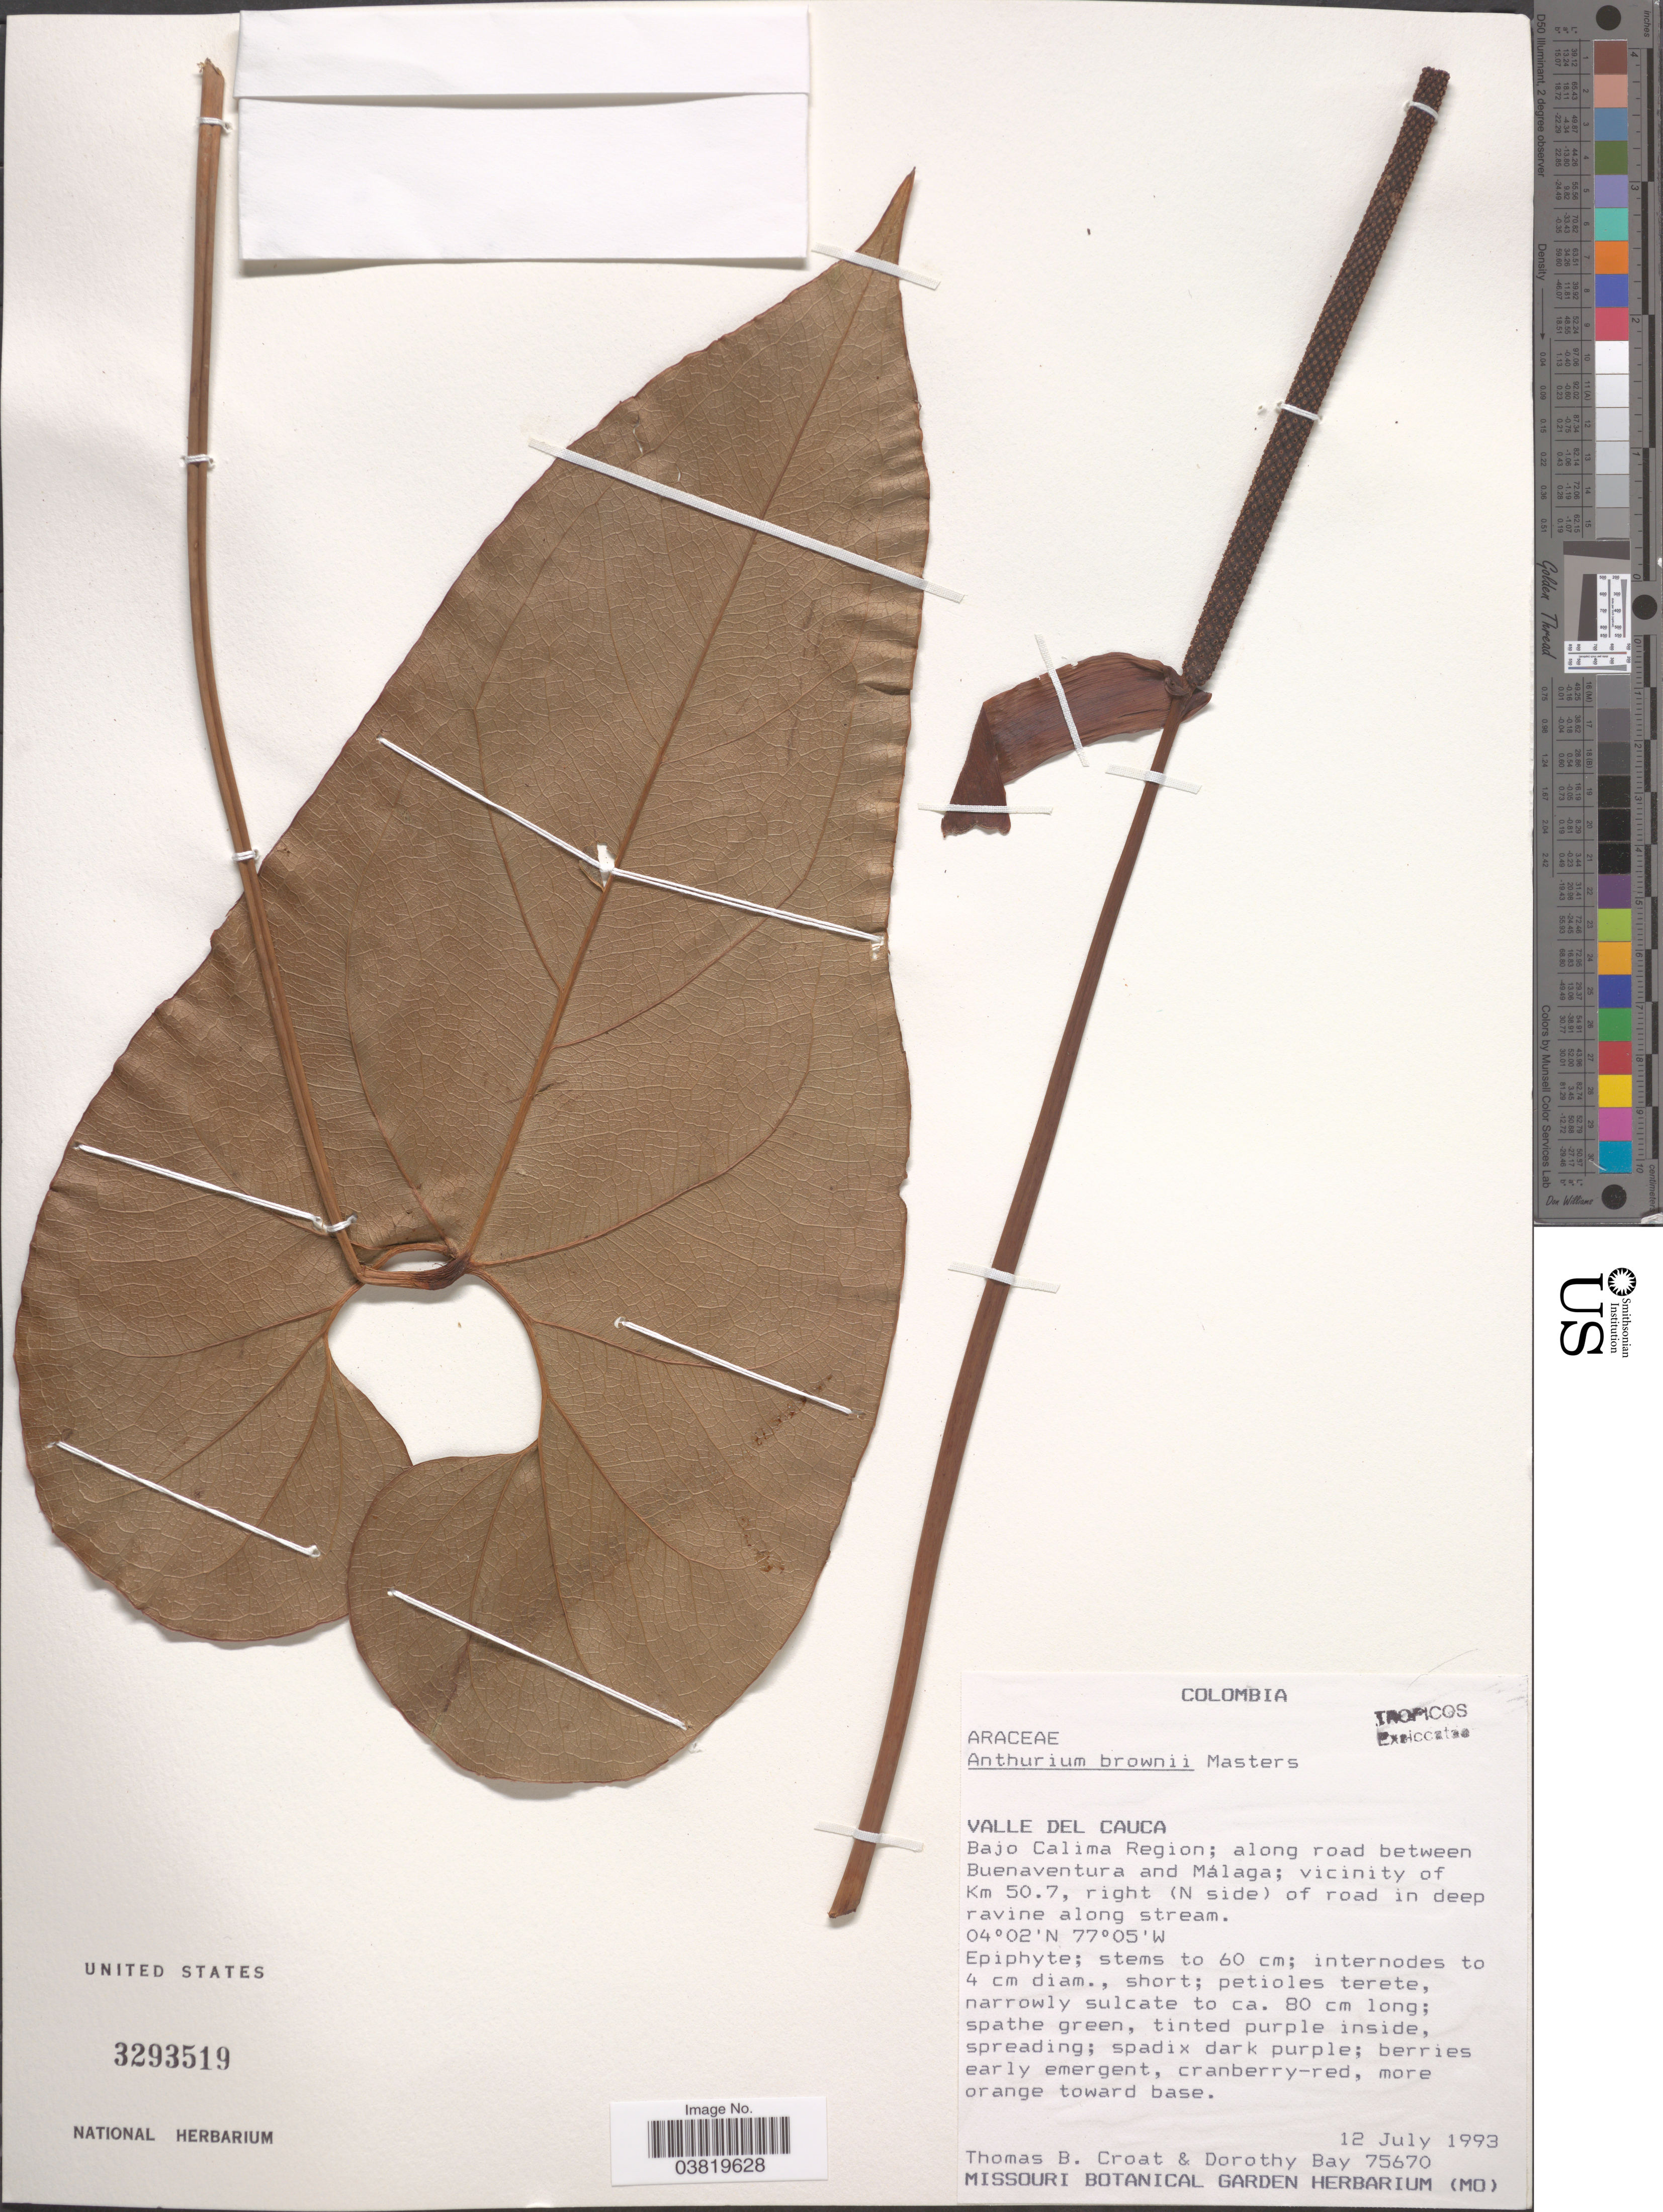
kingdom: Plantae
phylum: Tracheophyta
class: Liliopsida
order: Alismatales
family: Araceae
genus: Anthurium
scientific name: Anthurium brownii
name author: Mast.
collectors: T. B. Croat & D. C. Bay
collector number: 75670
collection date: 1993-07-12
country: Colombia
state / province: Valle del Cauca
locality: Bajo Calima Region; along road between Buenaventura and Málaga; vicinity of Km 50.7, right (N side) of road.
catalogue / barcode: US 3293519